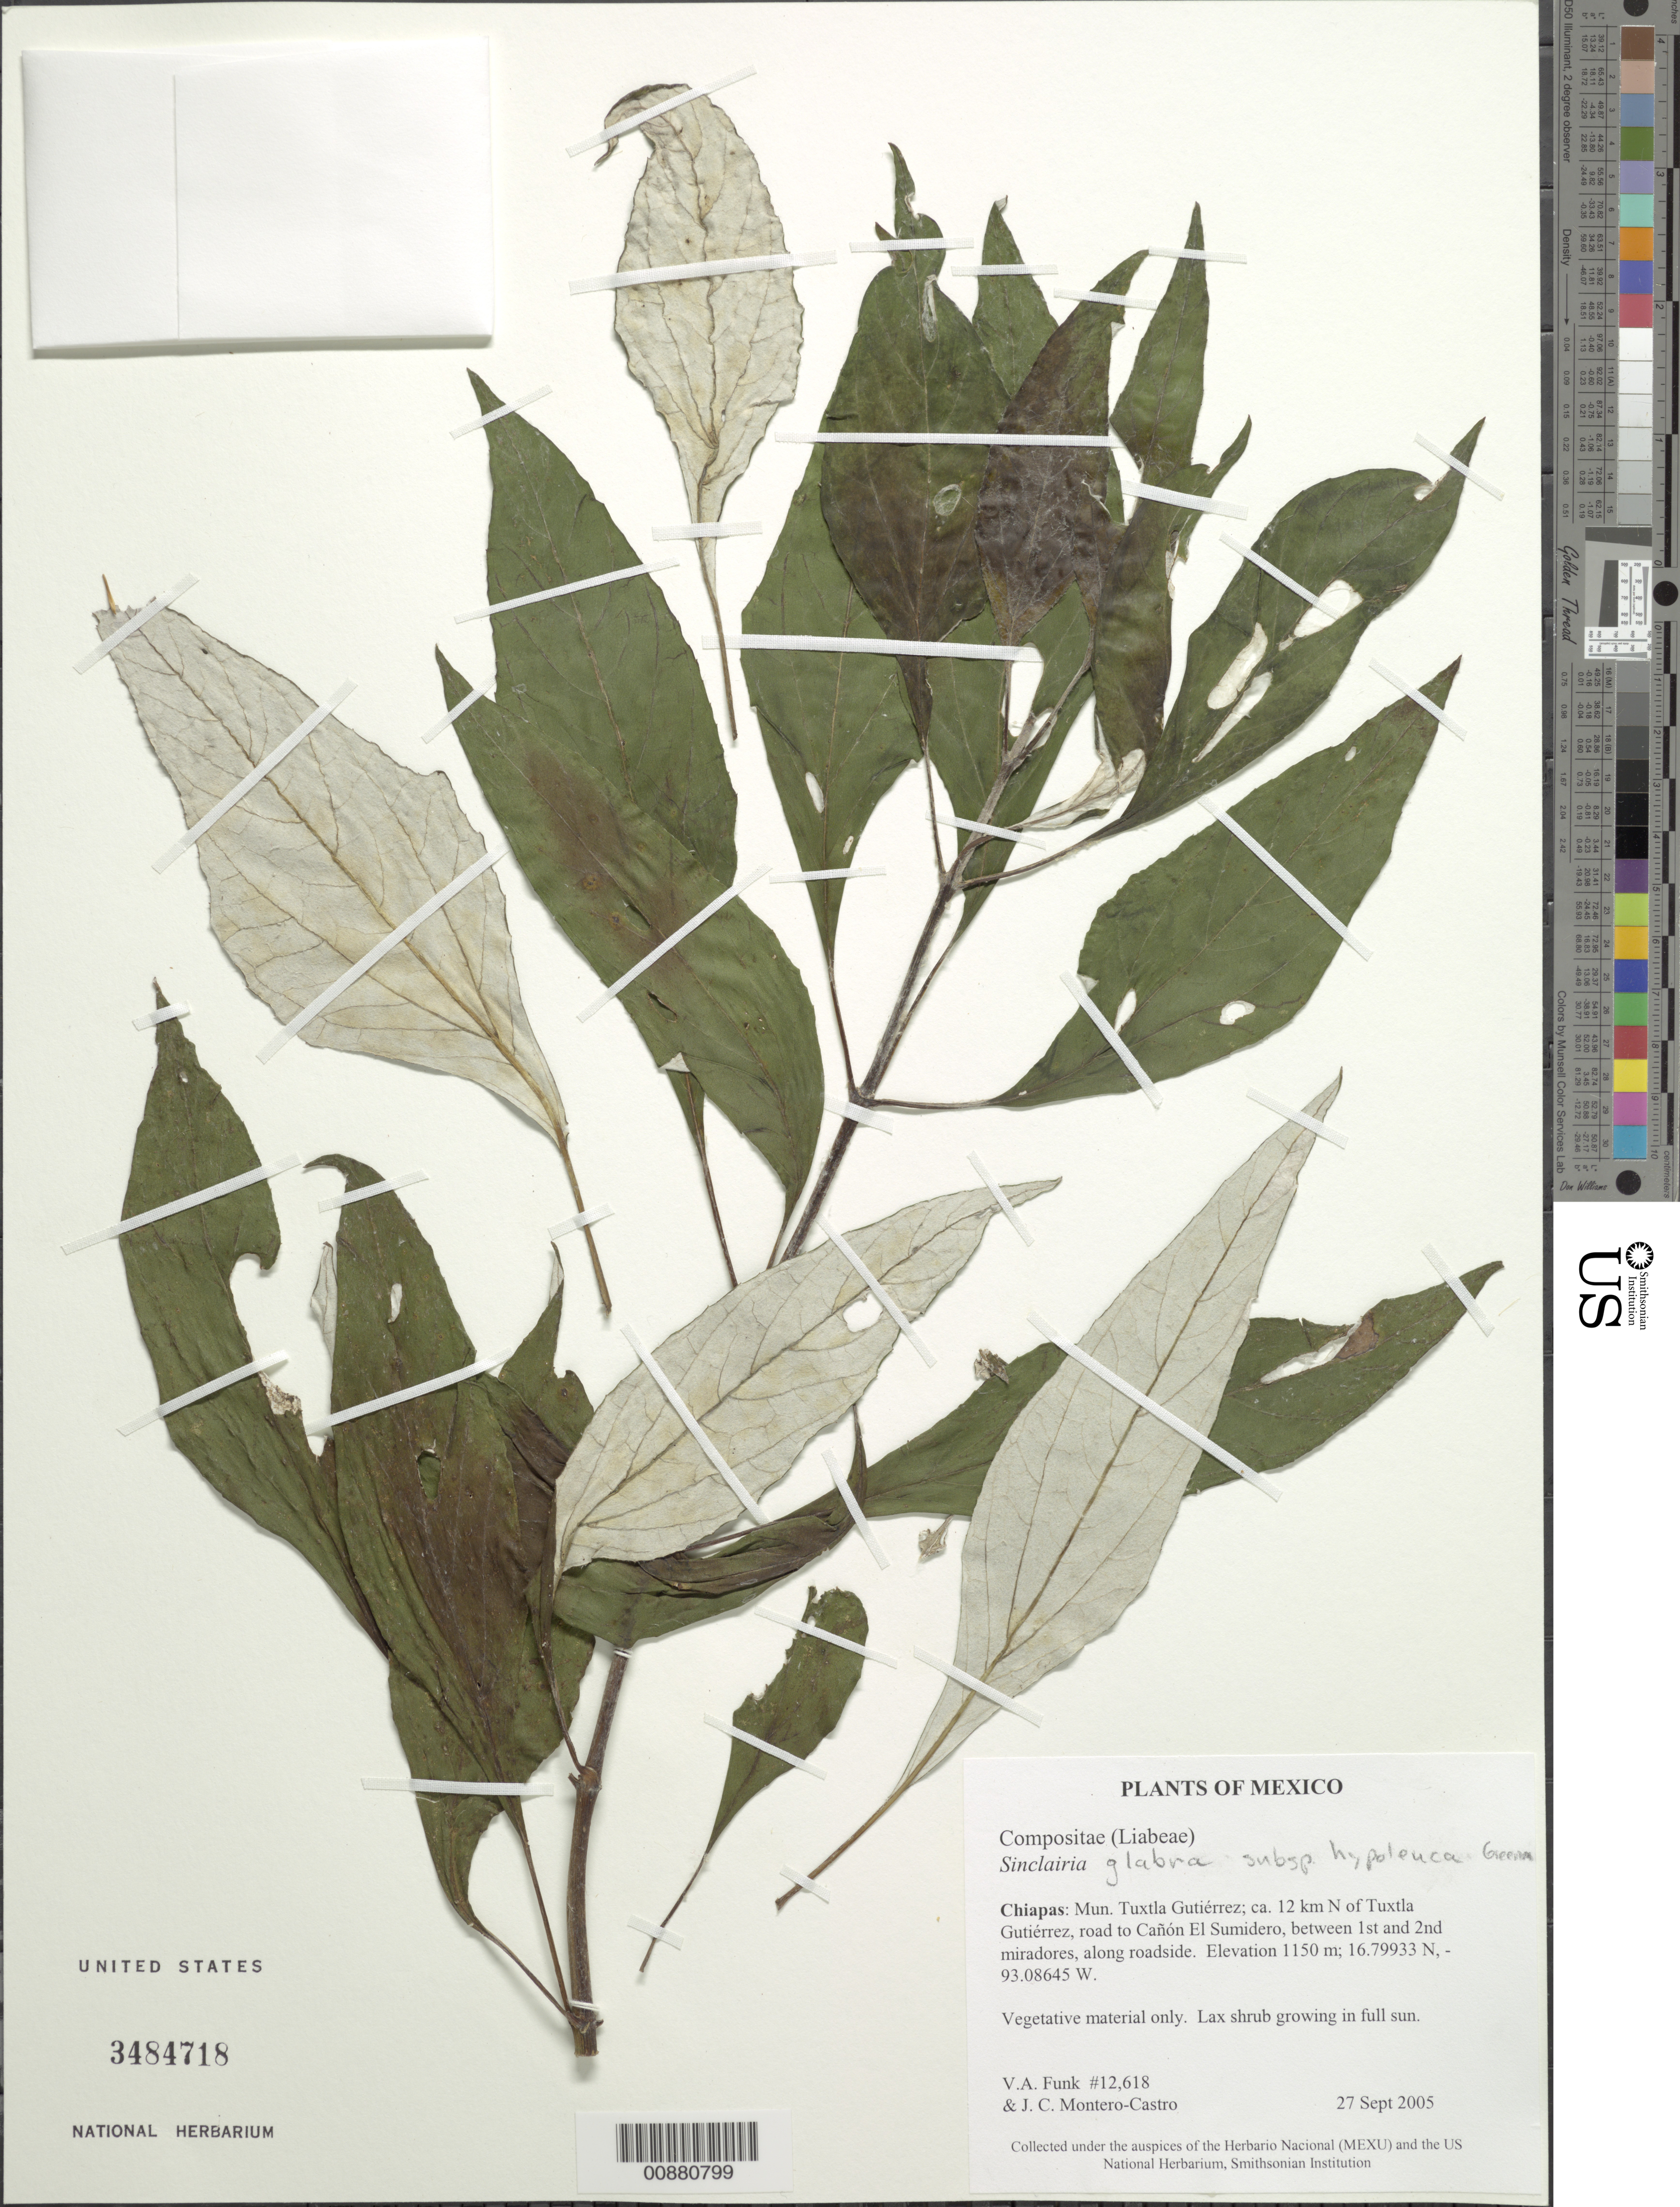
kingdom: Plantae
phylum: Tracheophyta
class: Magnoliopsida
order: Asterales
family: Asteraceae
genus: Sinclairia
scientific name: Sinclairia glabra var. hypoleuca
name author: (Greenm.) B.L. Turner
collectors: V. Funk & J. Montero-Castro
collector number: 12618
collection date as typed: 27 September 2005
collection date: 2005-09-27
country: Mexico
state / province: Chiapas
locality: Mun. Tuxtla Gutiérrez; ca. 12 km N of Tuxtla Gutiérrez, road to Cañon El Sumidero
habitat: Roadside; growing in full sun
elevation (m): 1150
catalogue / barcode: US 3484718